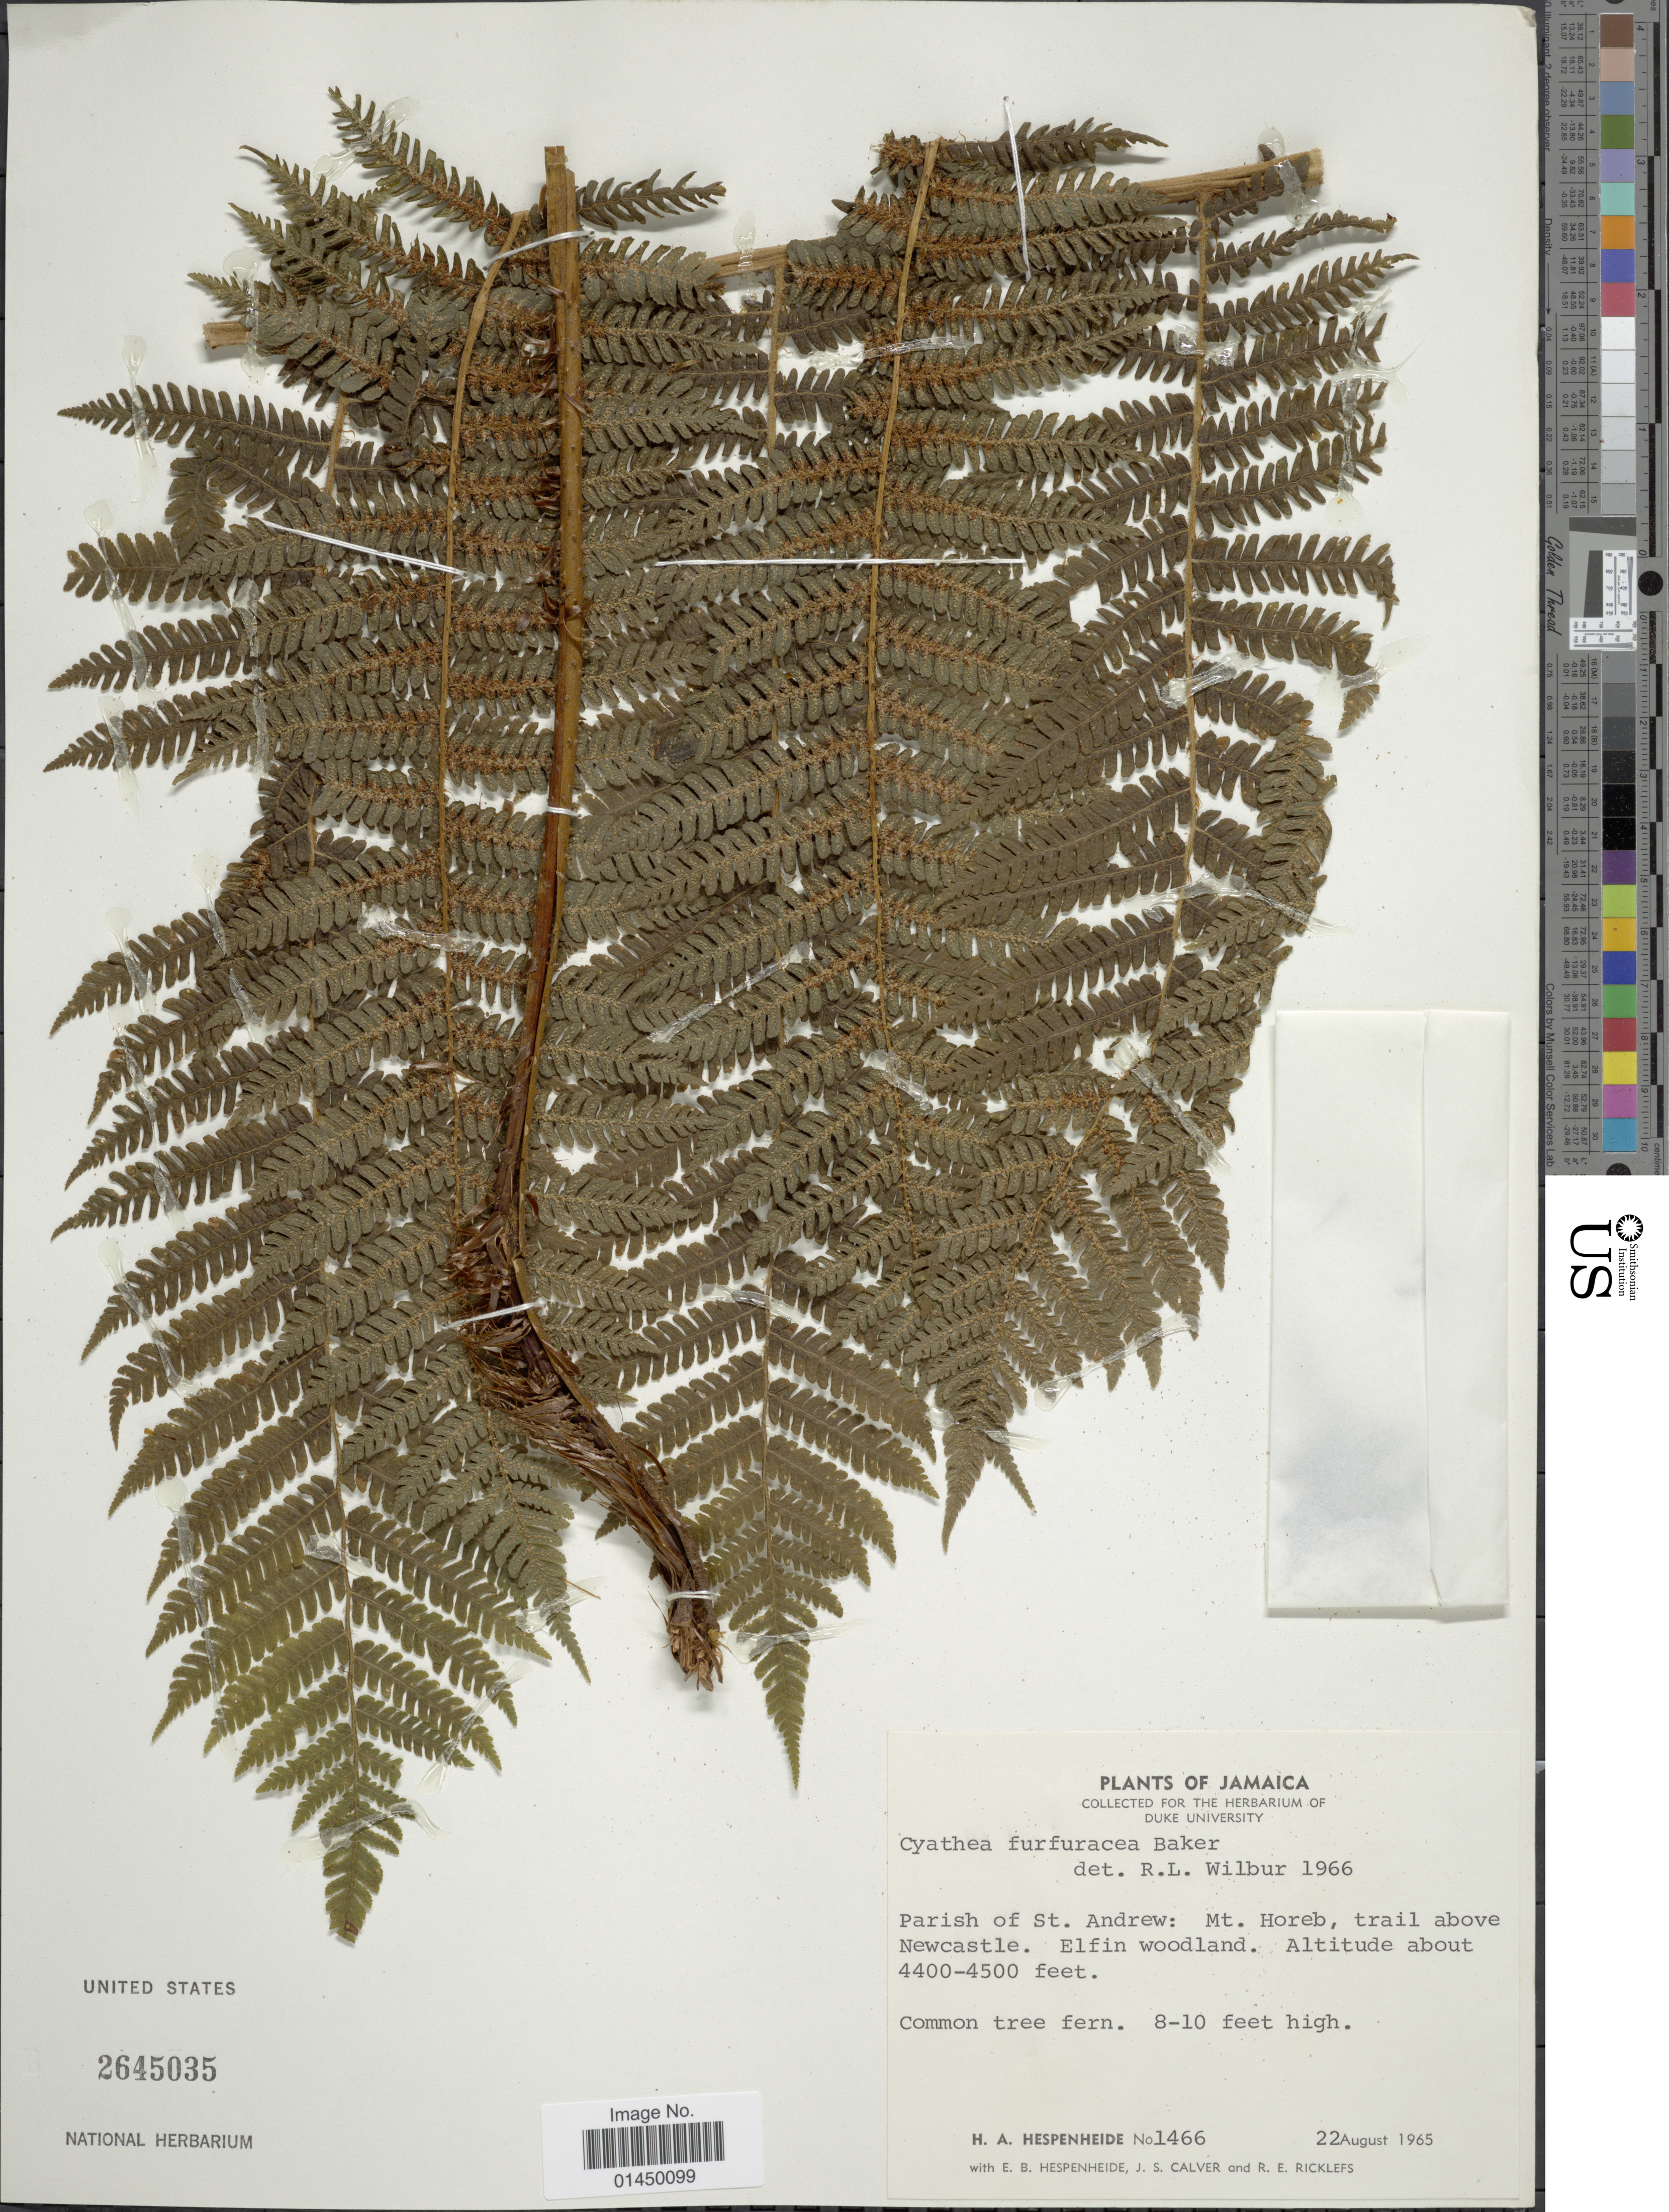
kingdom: Plantae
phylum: Tracheophyta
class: Polypodiopsida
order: Cyatheales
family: Cyatheaceae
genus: Cyathea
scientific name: Cyathea furfuracea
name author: Christ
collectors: H. A. Hespenheide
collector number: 1466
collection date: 1965-08-22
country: Jamaica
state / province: Saint Andrew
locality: Parish of St. Andrew: Mt. Horeb, trail above Newcastle, Elfin woodland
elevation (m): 1341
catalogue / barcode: US 2645035